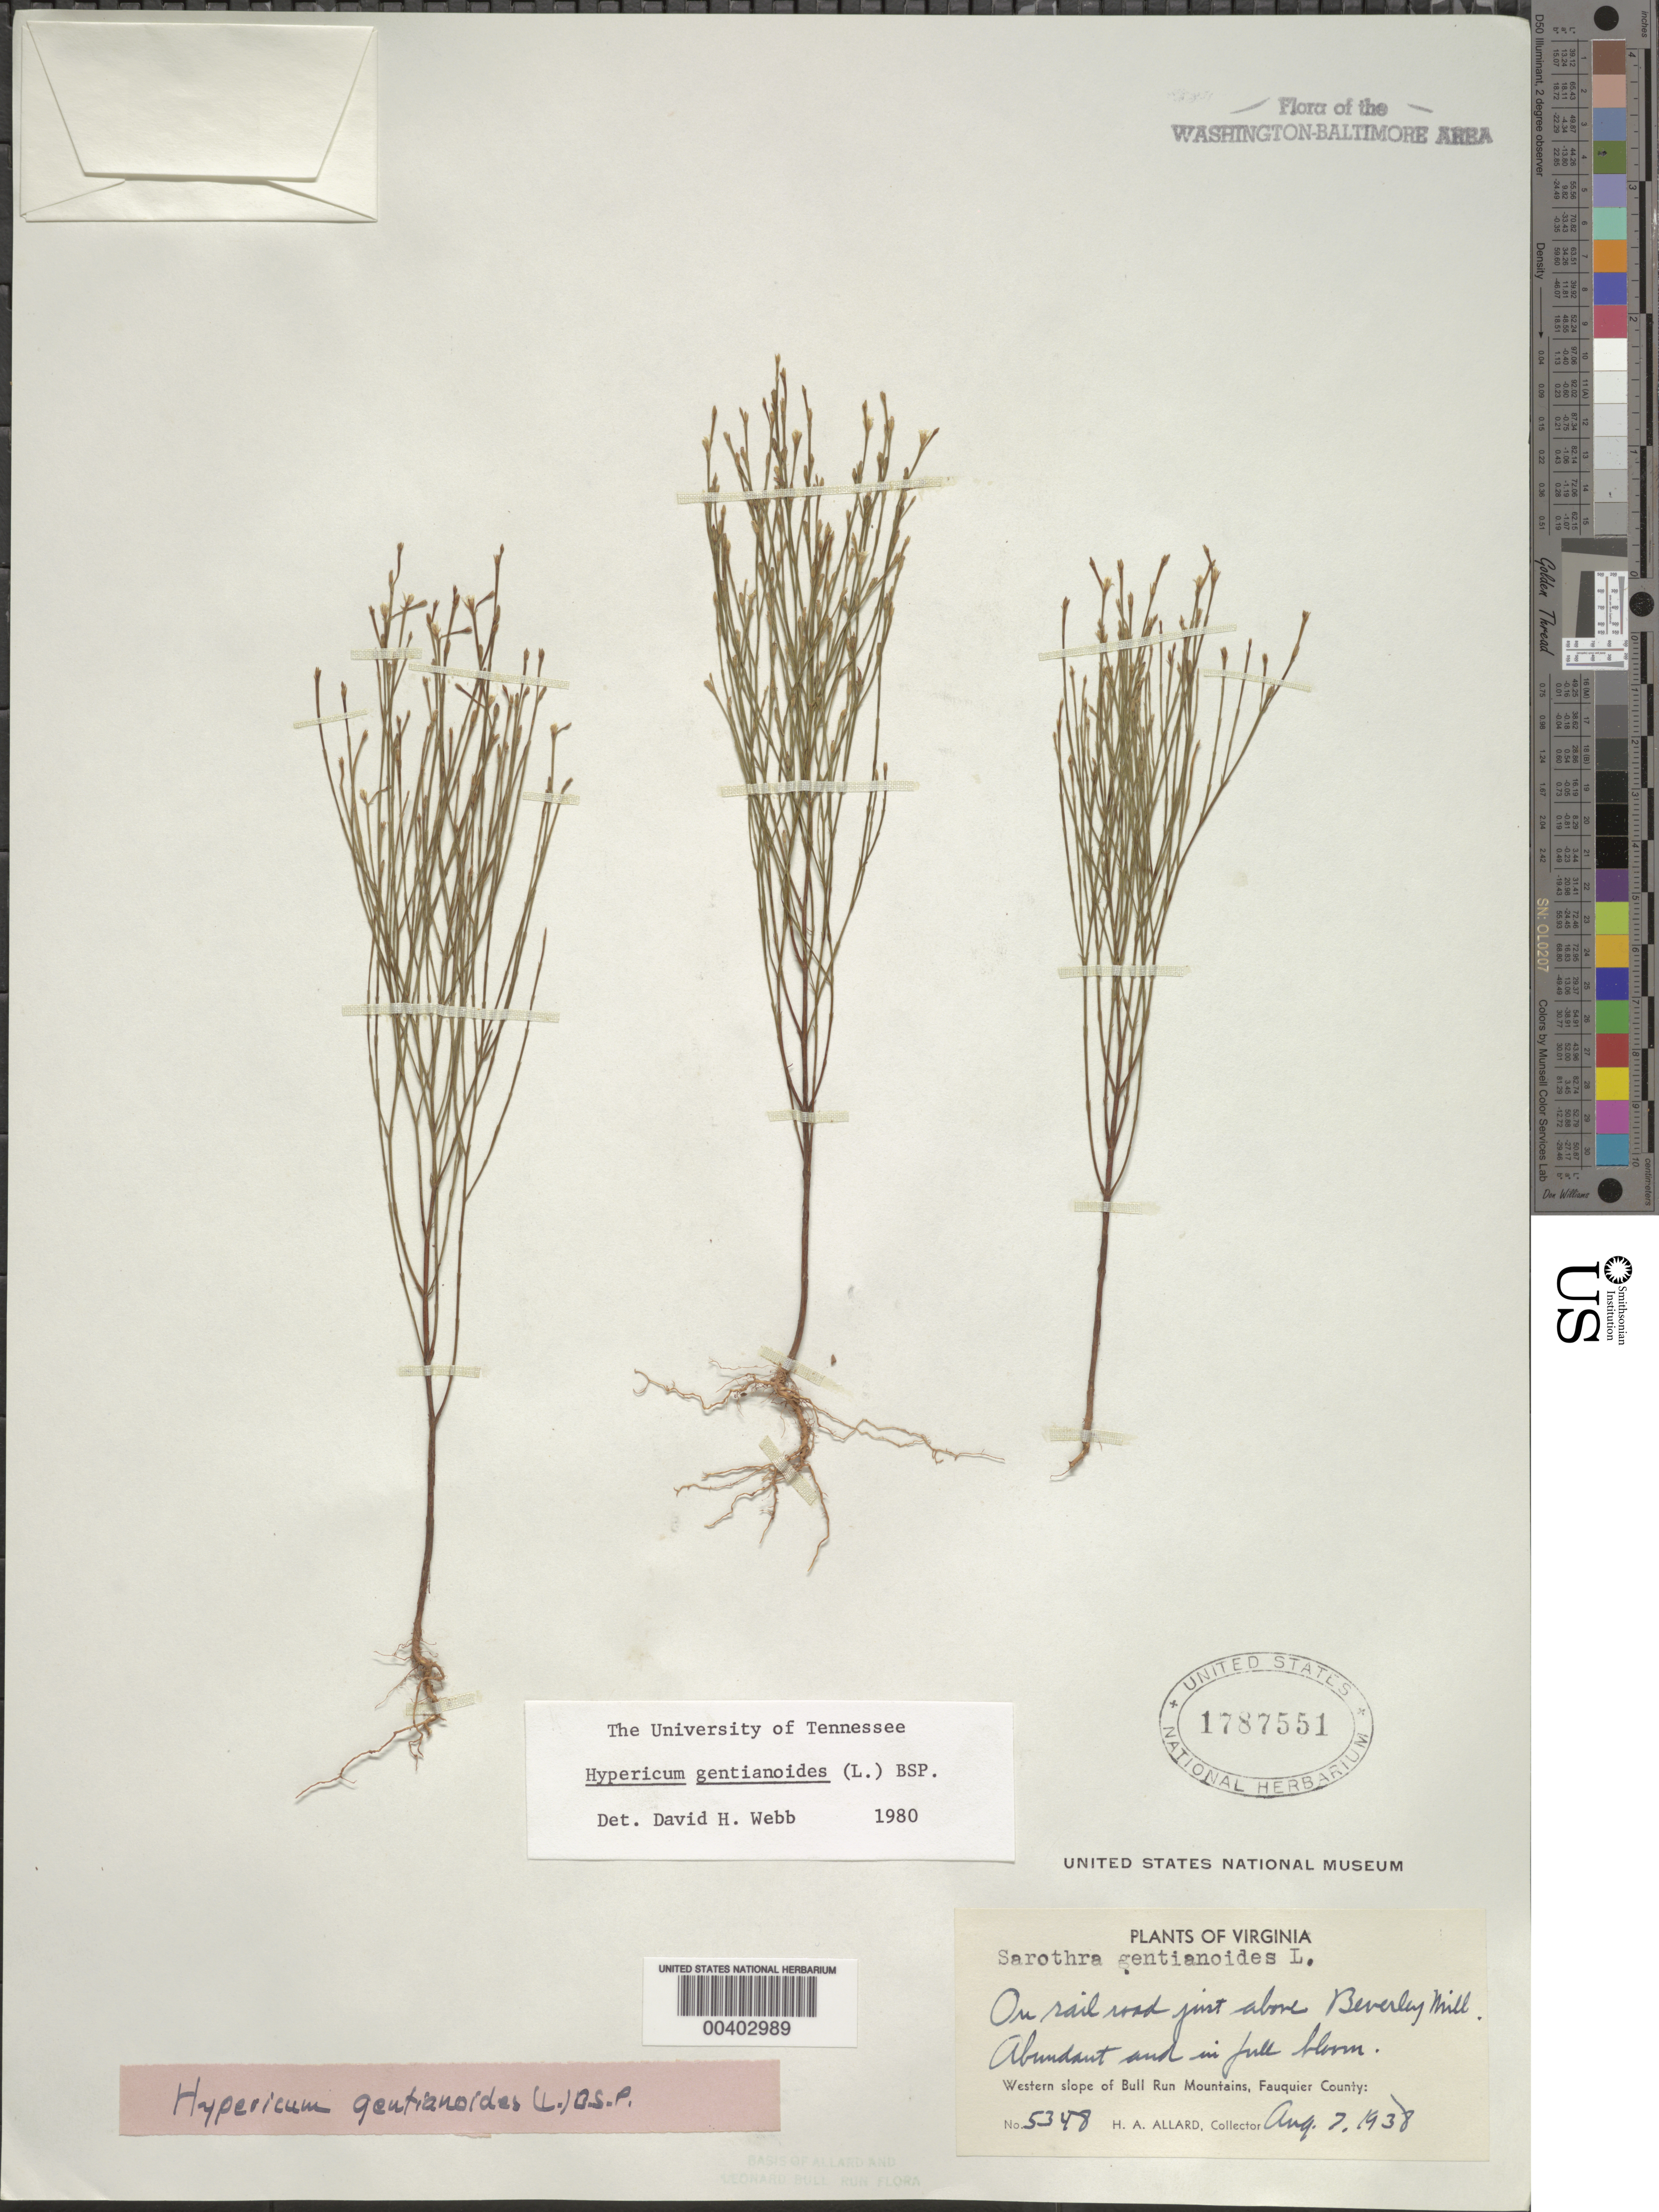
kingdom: Plantae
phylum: Tracheophyta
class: Magnoliopsida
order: Malpighiales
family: Hypericaceae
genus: Hypericum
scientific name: Hypericum gentianoides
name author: (L.) Britton, Stearns & Poggenb.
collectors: H. A. Allard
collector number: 5348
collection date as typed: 07 Aug 1938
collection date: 1938-08-07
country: United States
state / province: Virginia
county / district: Fauquier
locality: Beverley Mill vicinity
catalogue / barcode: US 1787551